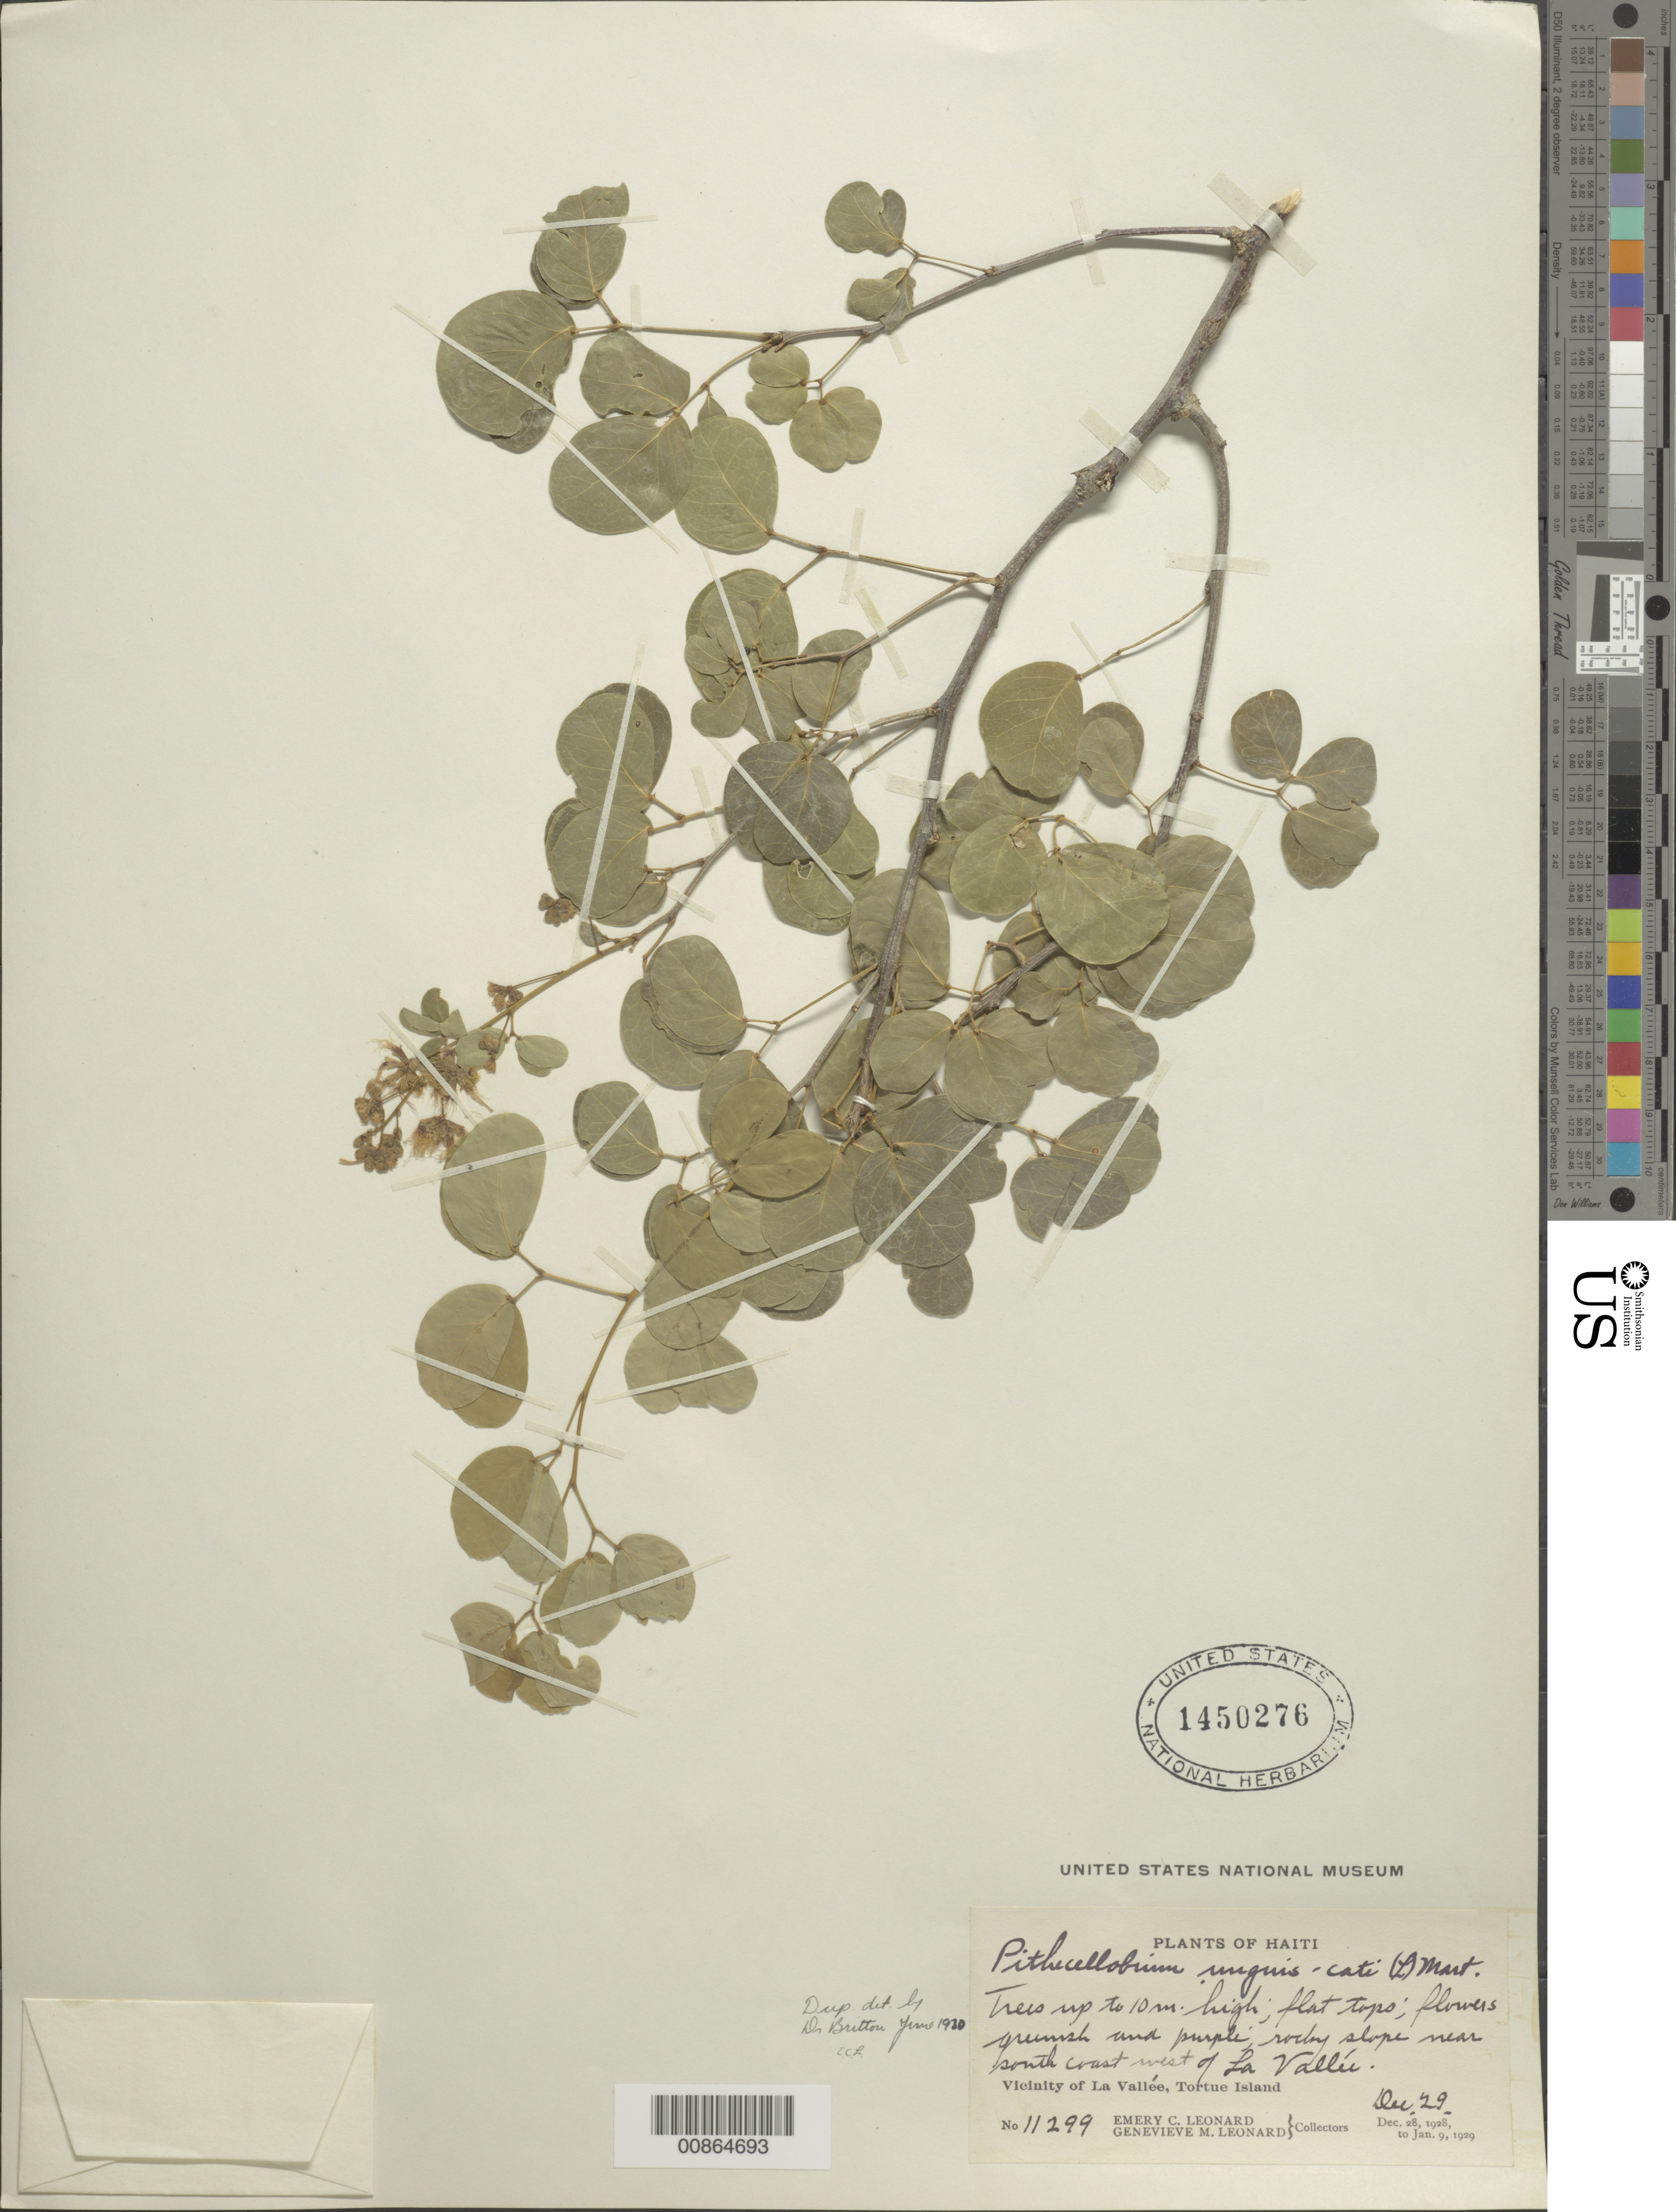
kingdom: Plantae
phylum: Tracheophyta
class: Magnoliopsida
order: Fabales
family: Fabaceae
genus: Pithecellobium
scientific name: Pithecellobium unguis-cati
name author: (L.) Benth.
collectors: E. C. Leonard & G. M. Leonard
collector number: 11299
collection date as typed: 29 Dec 1928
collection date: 1928-12-29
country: Haiti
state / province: Nord-Óuest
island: Île de la Tortue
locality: Vicinity of La Vallée, Tortue Island. Near south coast west of La Vallée.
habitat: Rocky slope.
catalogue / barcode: US 1450276